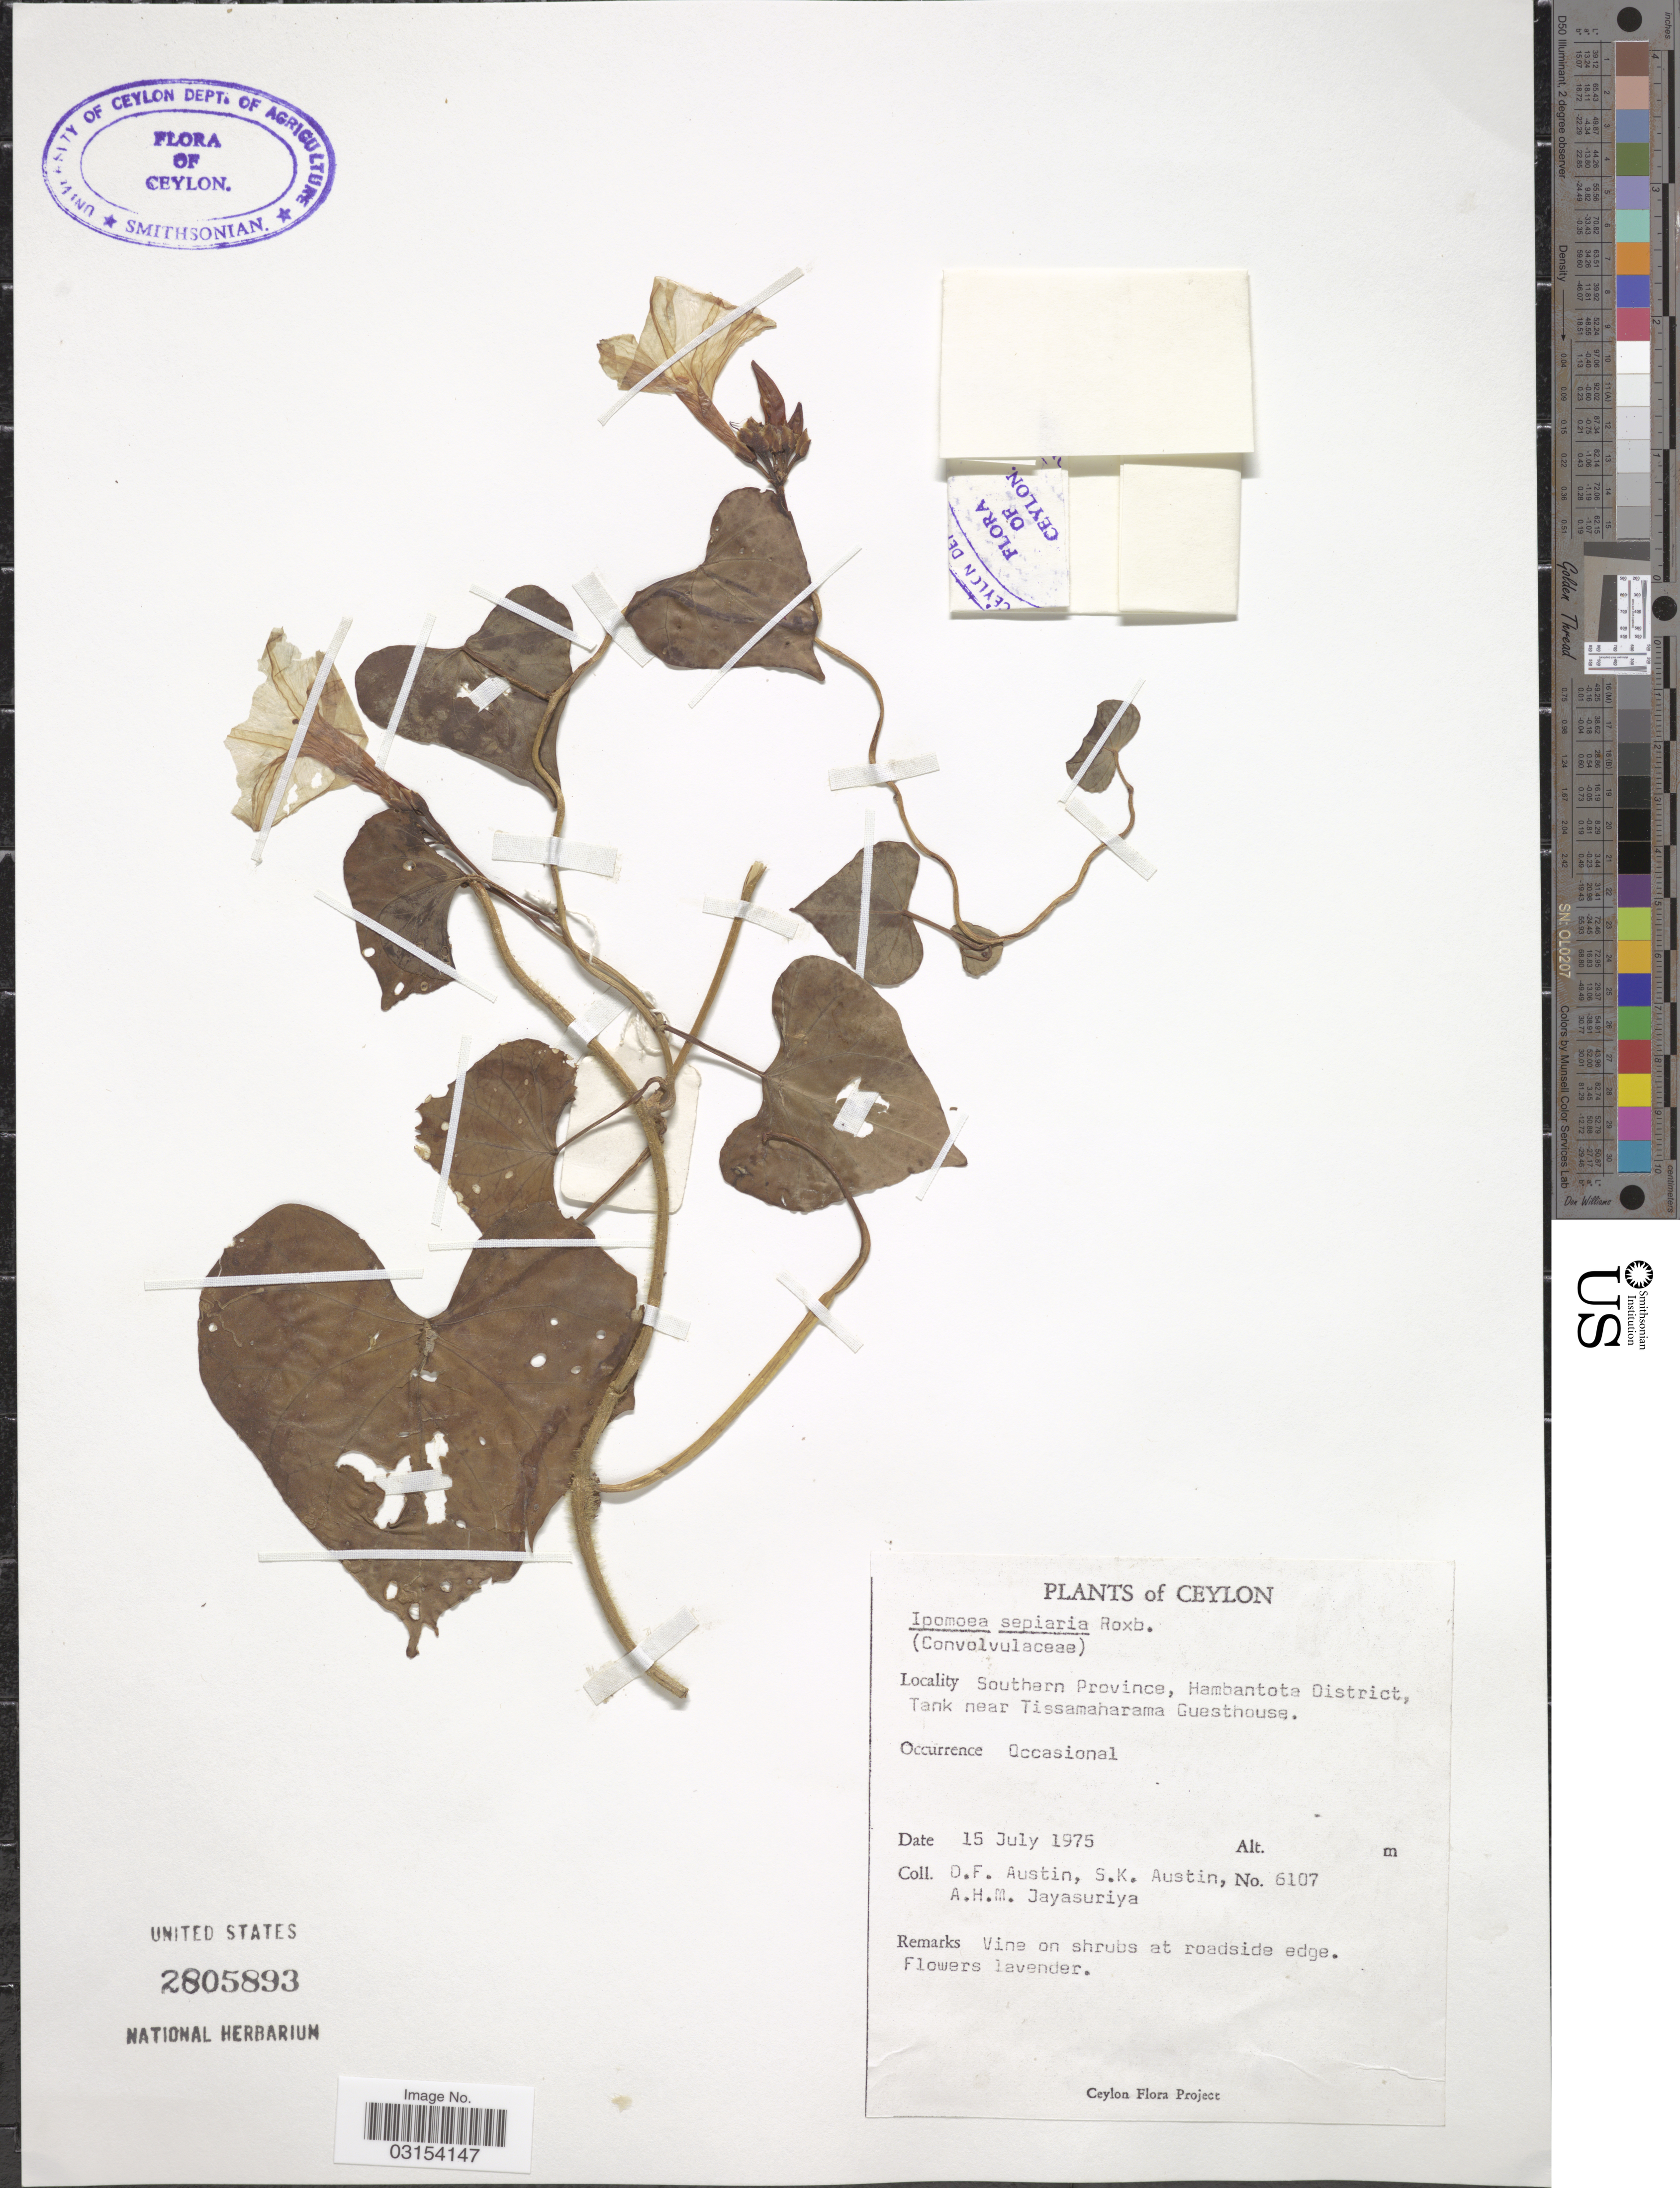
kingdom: Plantae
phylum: Tracheophyta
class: Magnoliopsida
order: Solanales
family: Convolvulaceae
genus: Ipomoea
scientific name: Ipomoea sepiaria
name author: Koenig ex Roxb.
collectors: D. Austin, S. Austin & A. H. Jayasuriya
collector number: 6107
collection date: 1975-07-15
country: Sri Lanka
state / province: Southern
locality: Ceylon, Southern Province, Hambantota District, Tank near Tissamaharama Guesthouse.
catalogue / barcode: US 2805893